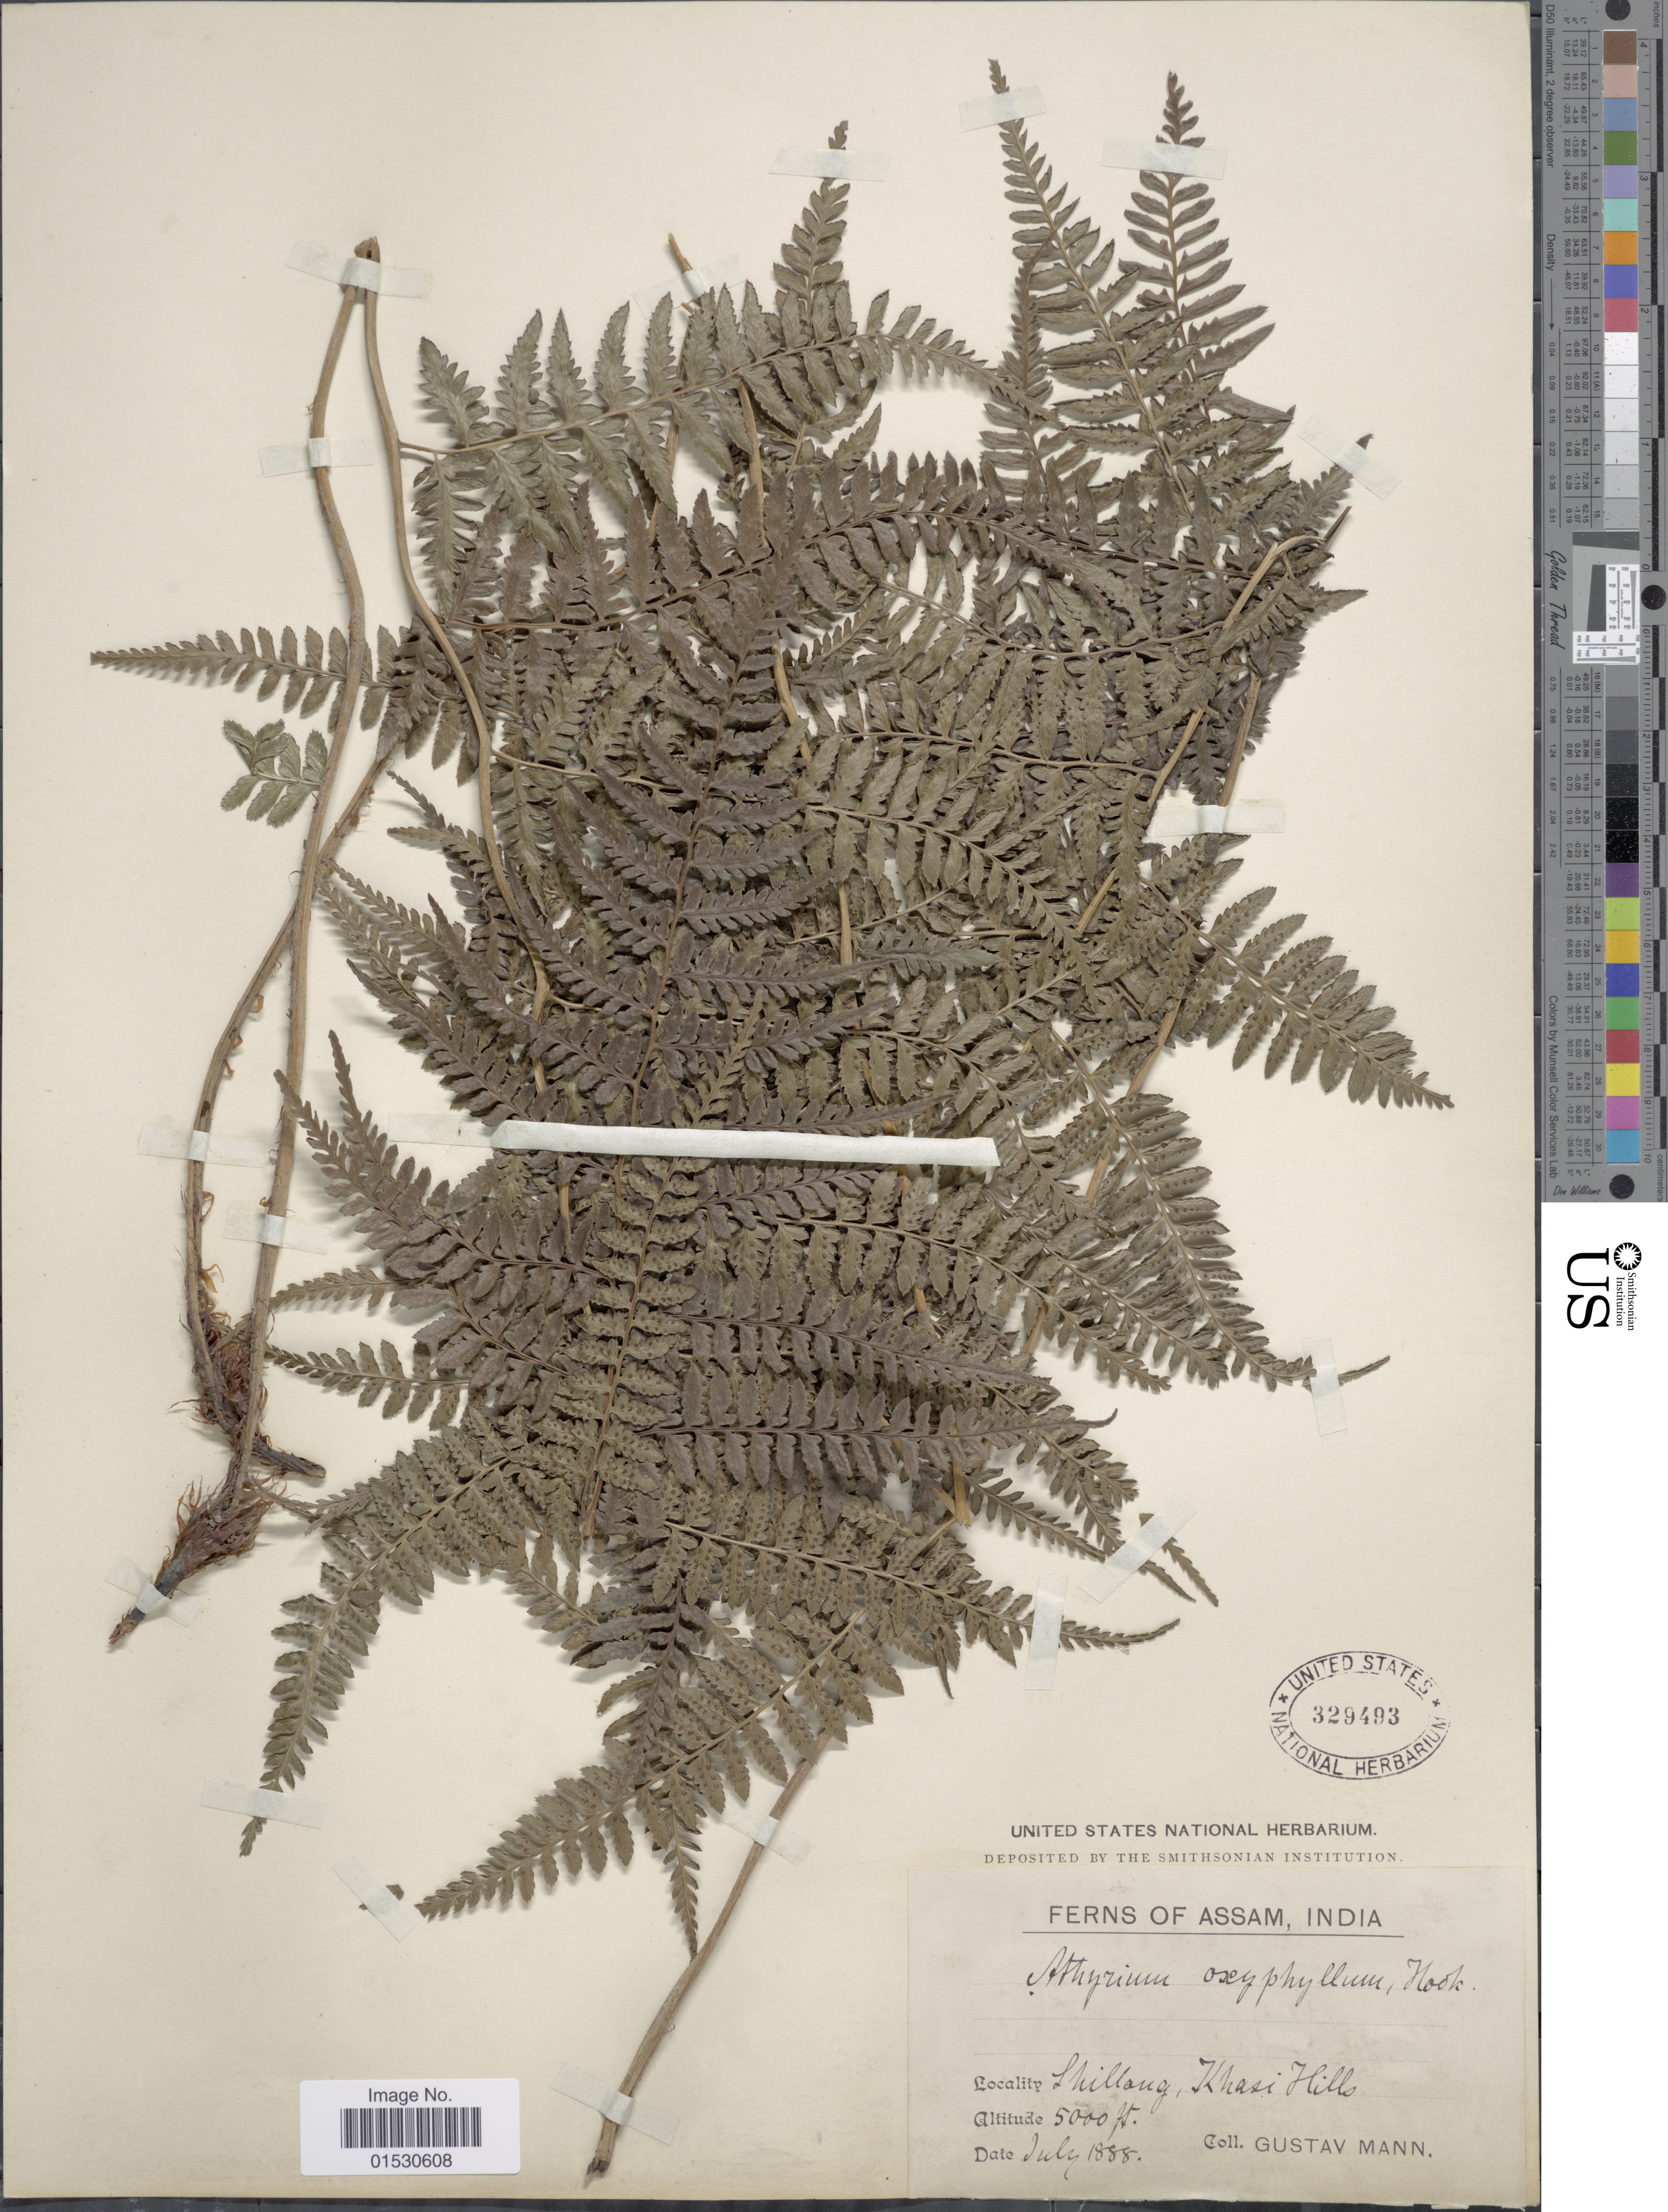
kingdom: Plantae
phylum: Tracheophyta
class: Polypodiopsida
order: Polypodiales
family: Athyriaceae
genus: Athyrium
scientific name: Athyrium drepanopterum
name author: (Kunze) A. Braun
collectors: G. Mann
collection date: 1888-07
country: India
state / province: Meghalaya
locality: Shillong, Khasi Hills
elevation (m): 1524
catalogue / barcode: US 329493